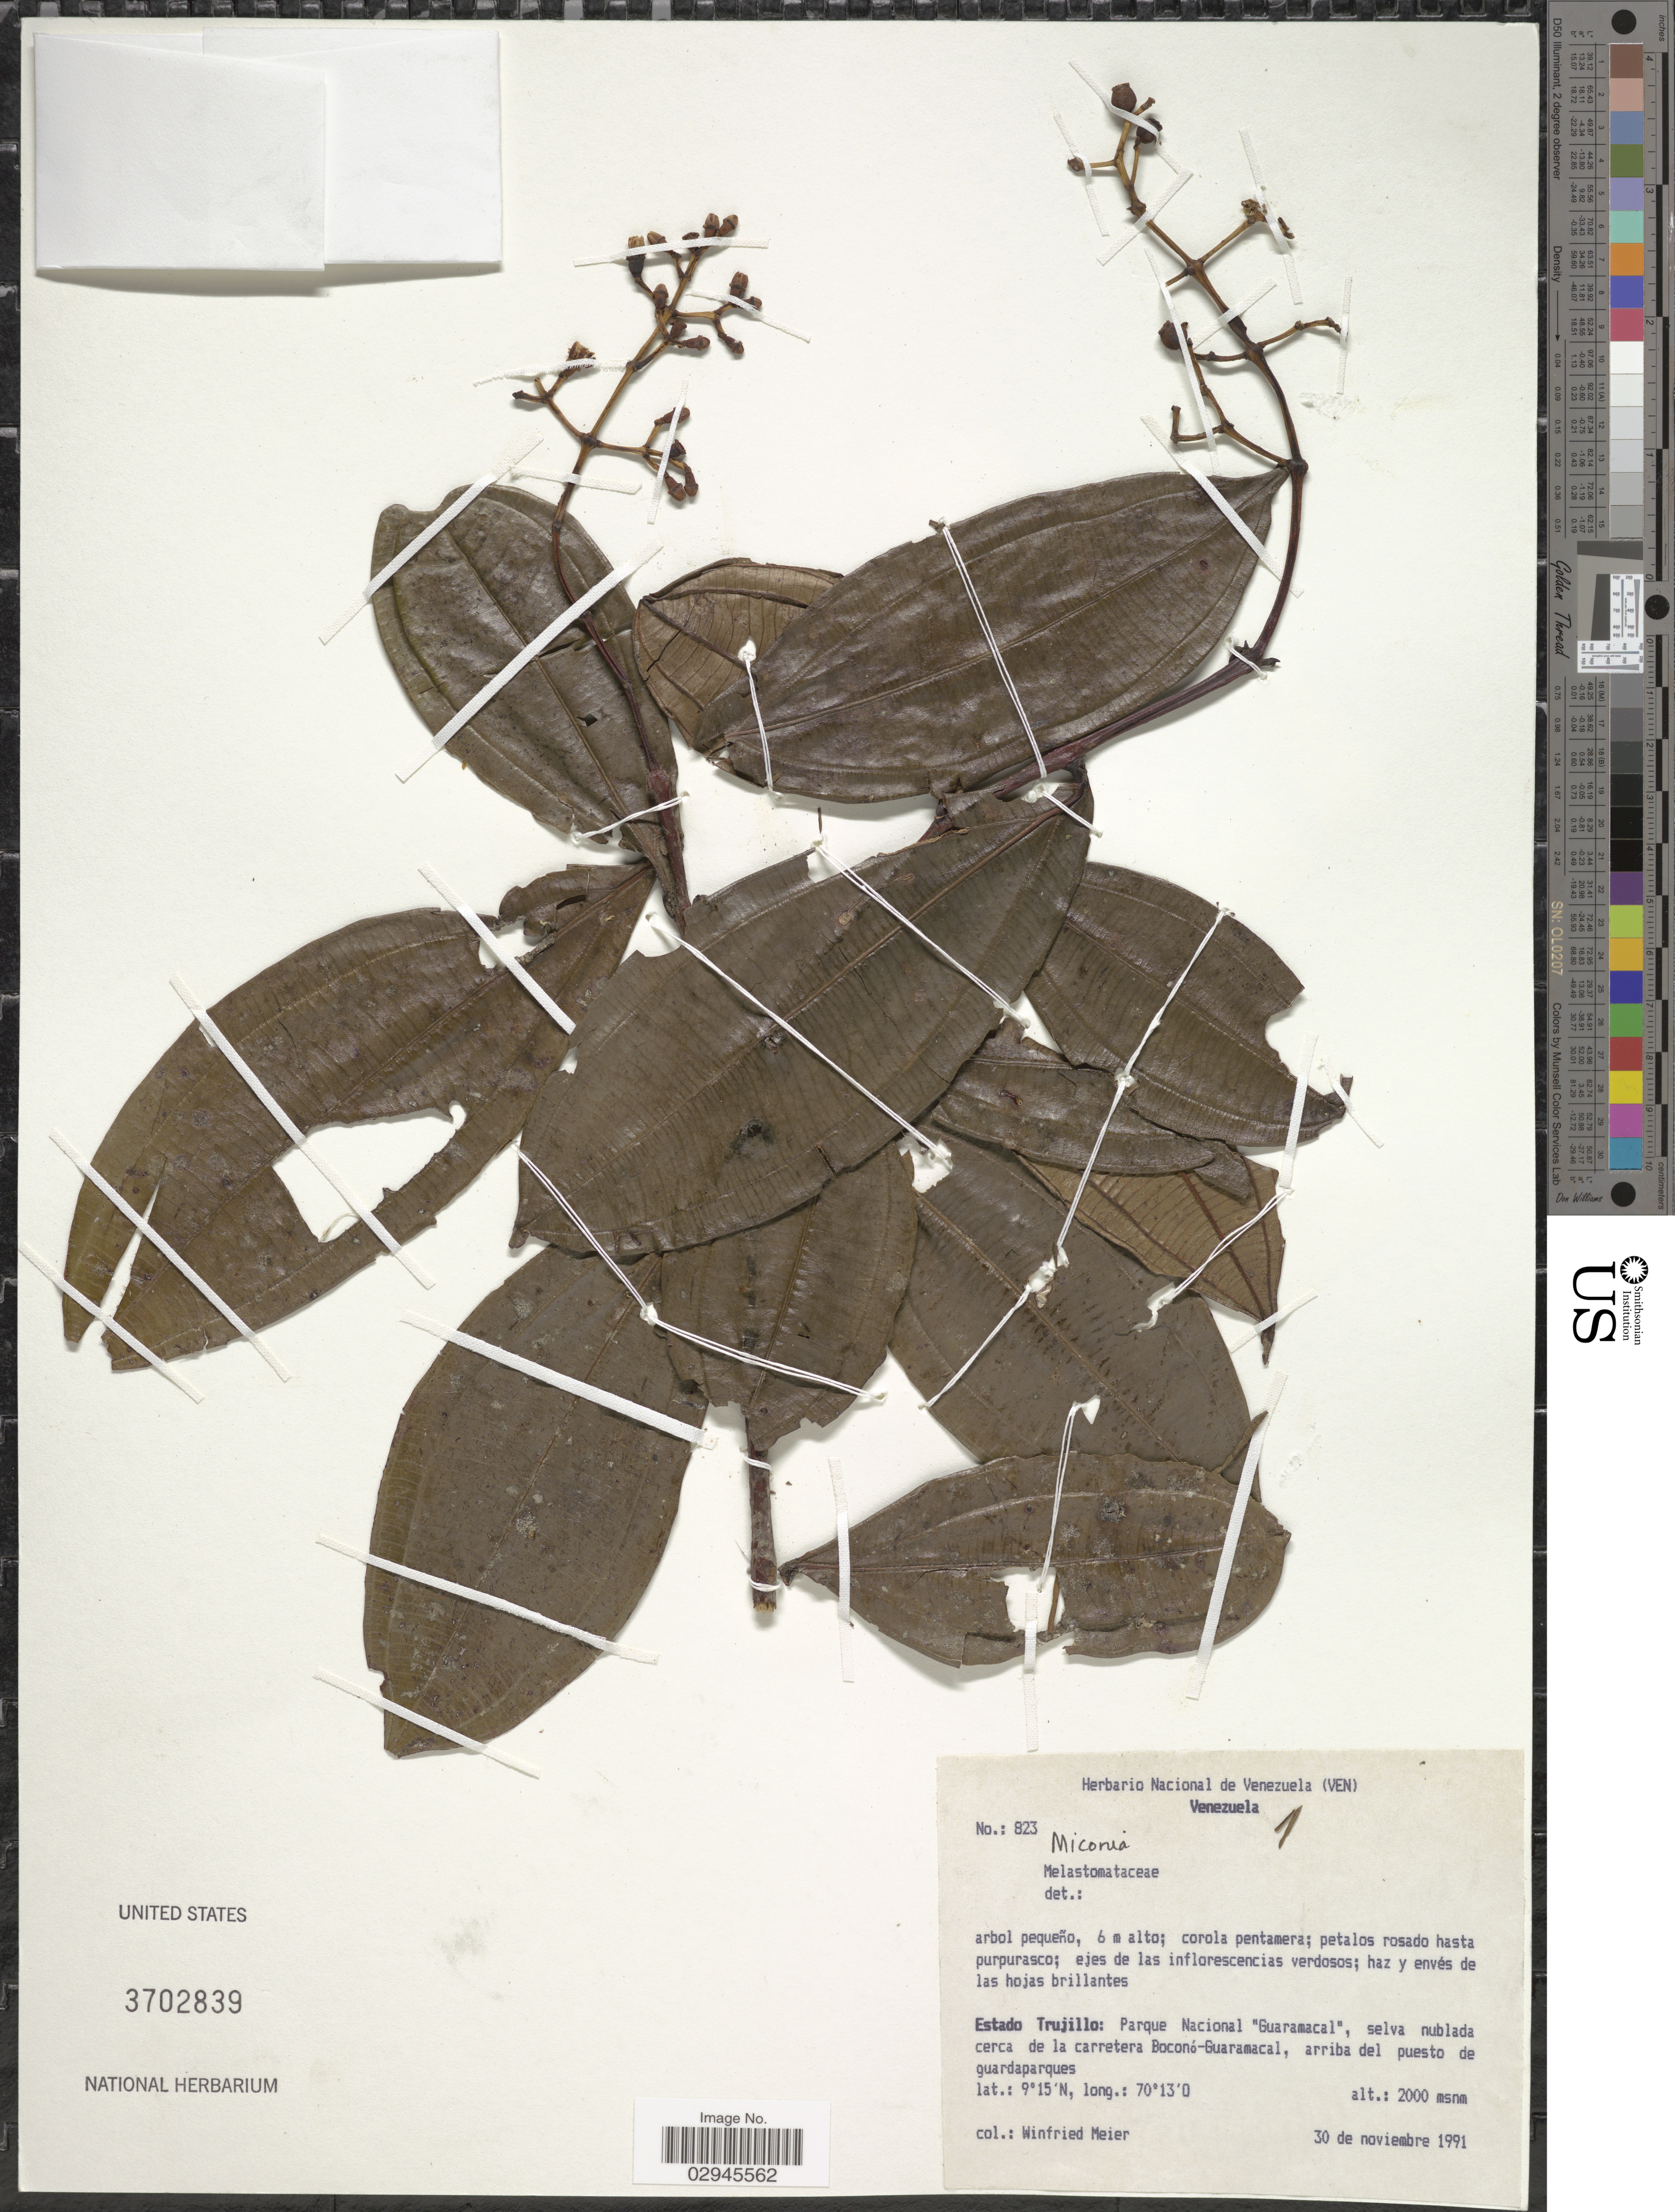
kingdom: Plantae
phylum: Tracheophyta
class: Magnoliopsida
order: Myrtales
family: Melastomataceae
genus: Miconia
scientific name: Miconia sp.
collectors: W. Meier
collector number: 823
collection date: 1991-11-30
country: Venezuela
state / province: Trujillo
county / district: Boconó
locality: Parque Nacional Guaramacal, selva nublada cerca de la carretera Boconó-Guaramacal, arriba del puesto de guardaparques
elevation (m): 2000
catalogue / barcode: US 3702839